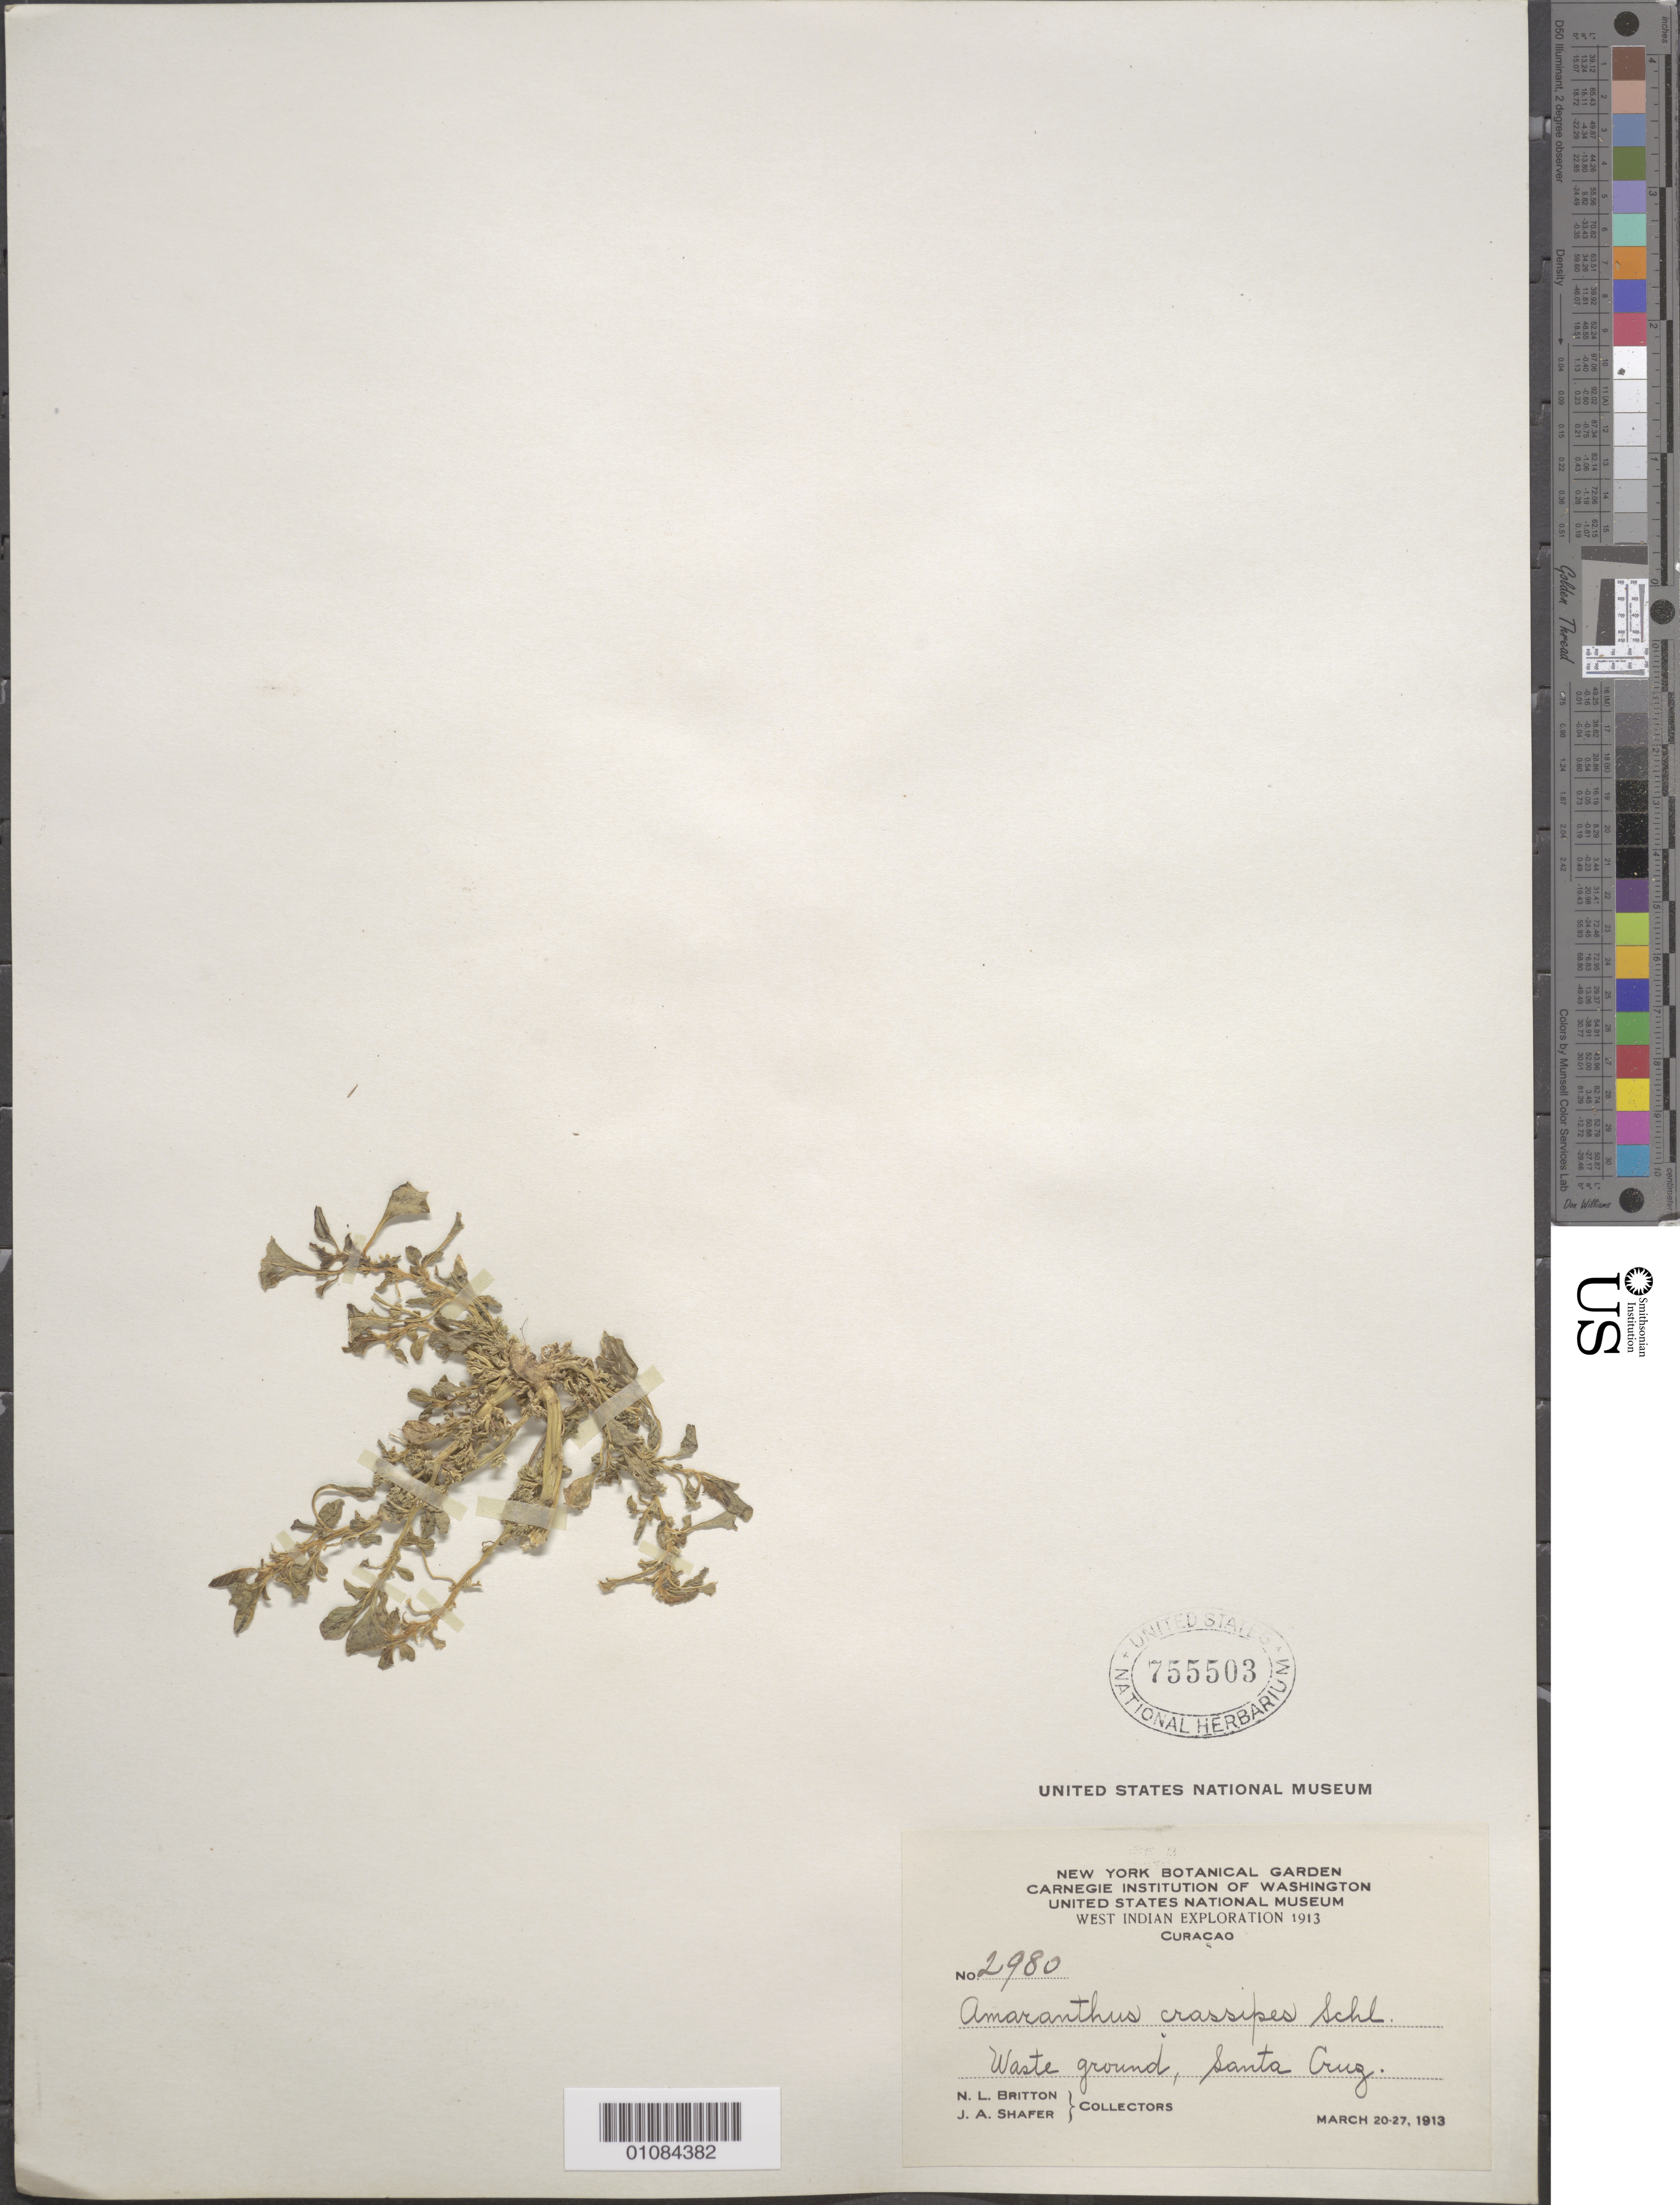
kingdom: Plantae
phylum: Tracheophyta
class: Magnoliopsida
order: Caryophyllales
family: Amaranthaceae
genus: Amaranthus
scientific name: Amaranthus crassipes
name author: Schltdl.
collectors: N. Britton & J. A. Shafer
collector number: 2980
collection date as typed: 20 Mar 1913 to 27 Mar 1913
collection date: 1913-03-20/1913-03-27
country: Curaçao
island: Curaçao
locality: Santa Cruz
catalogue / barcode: US 755503